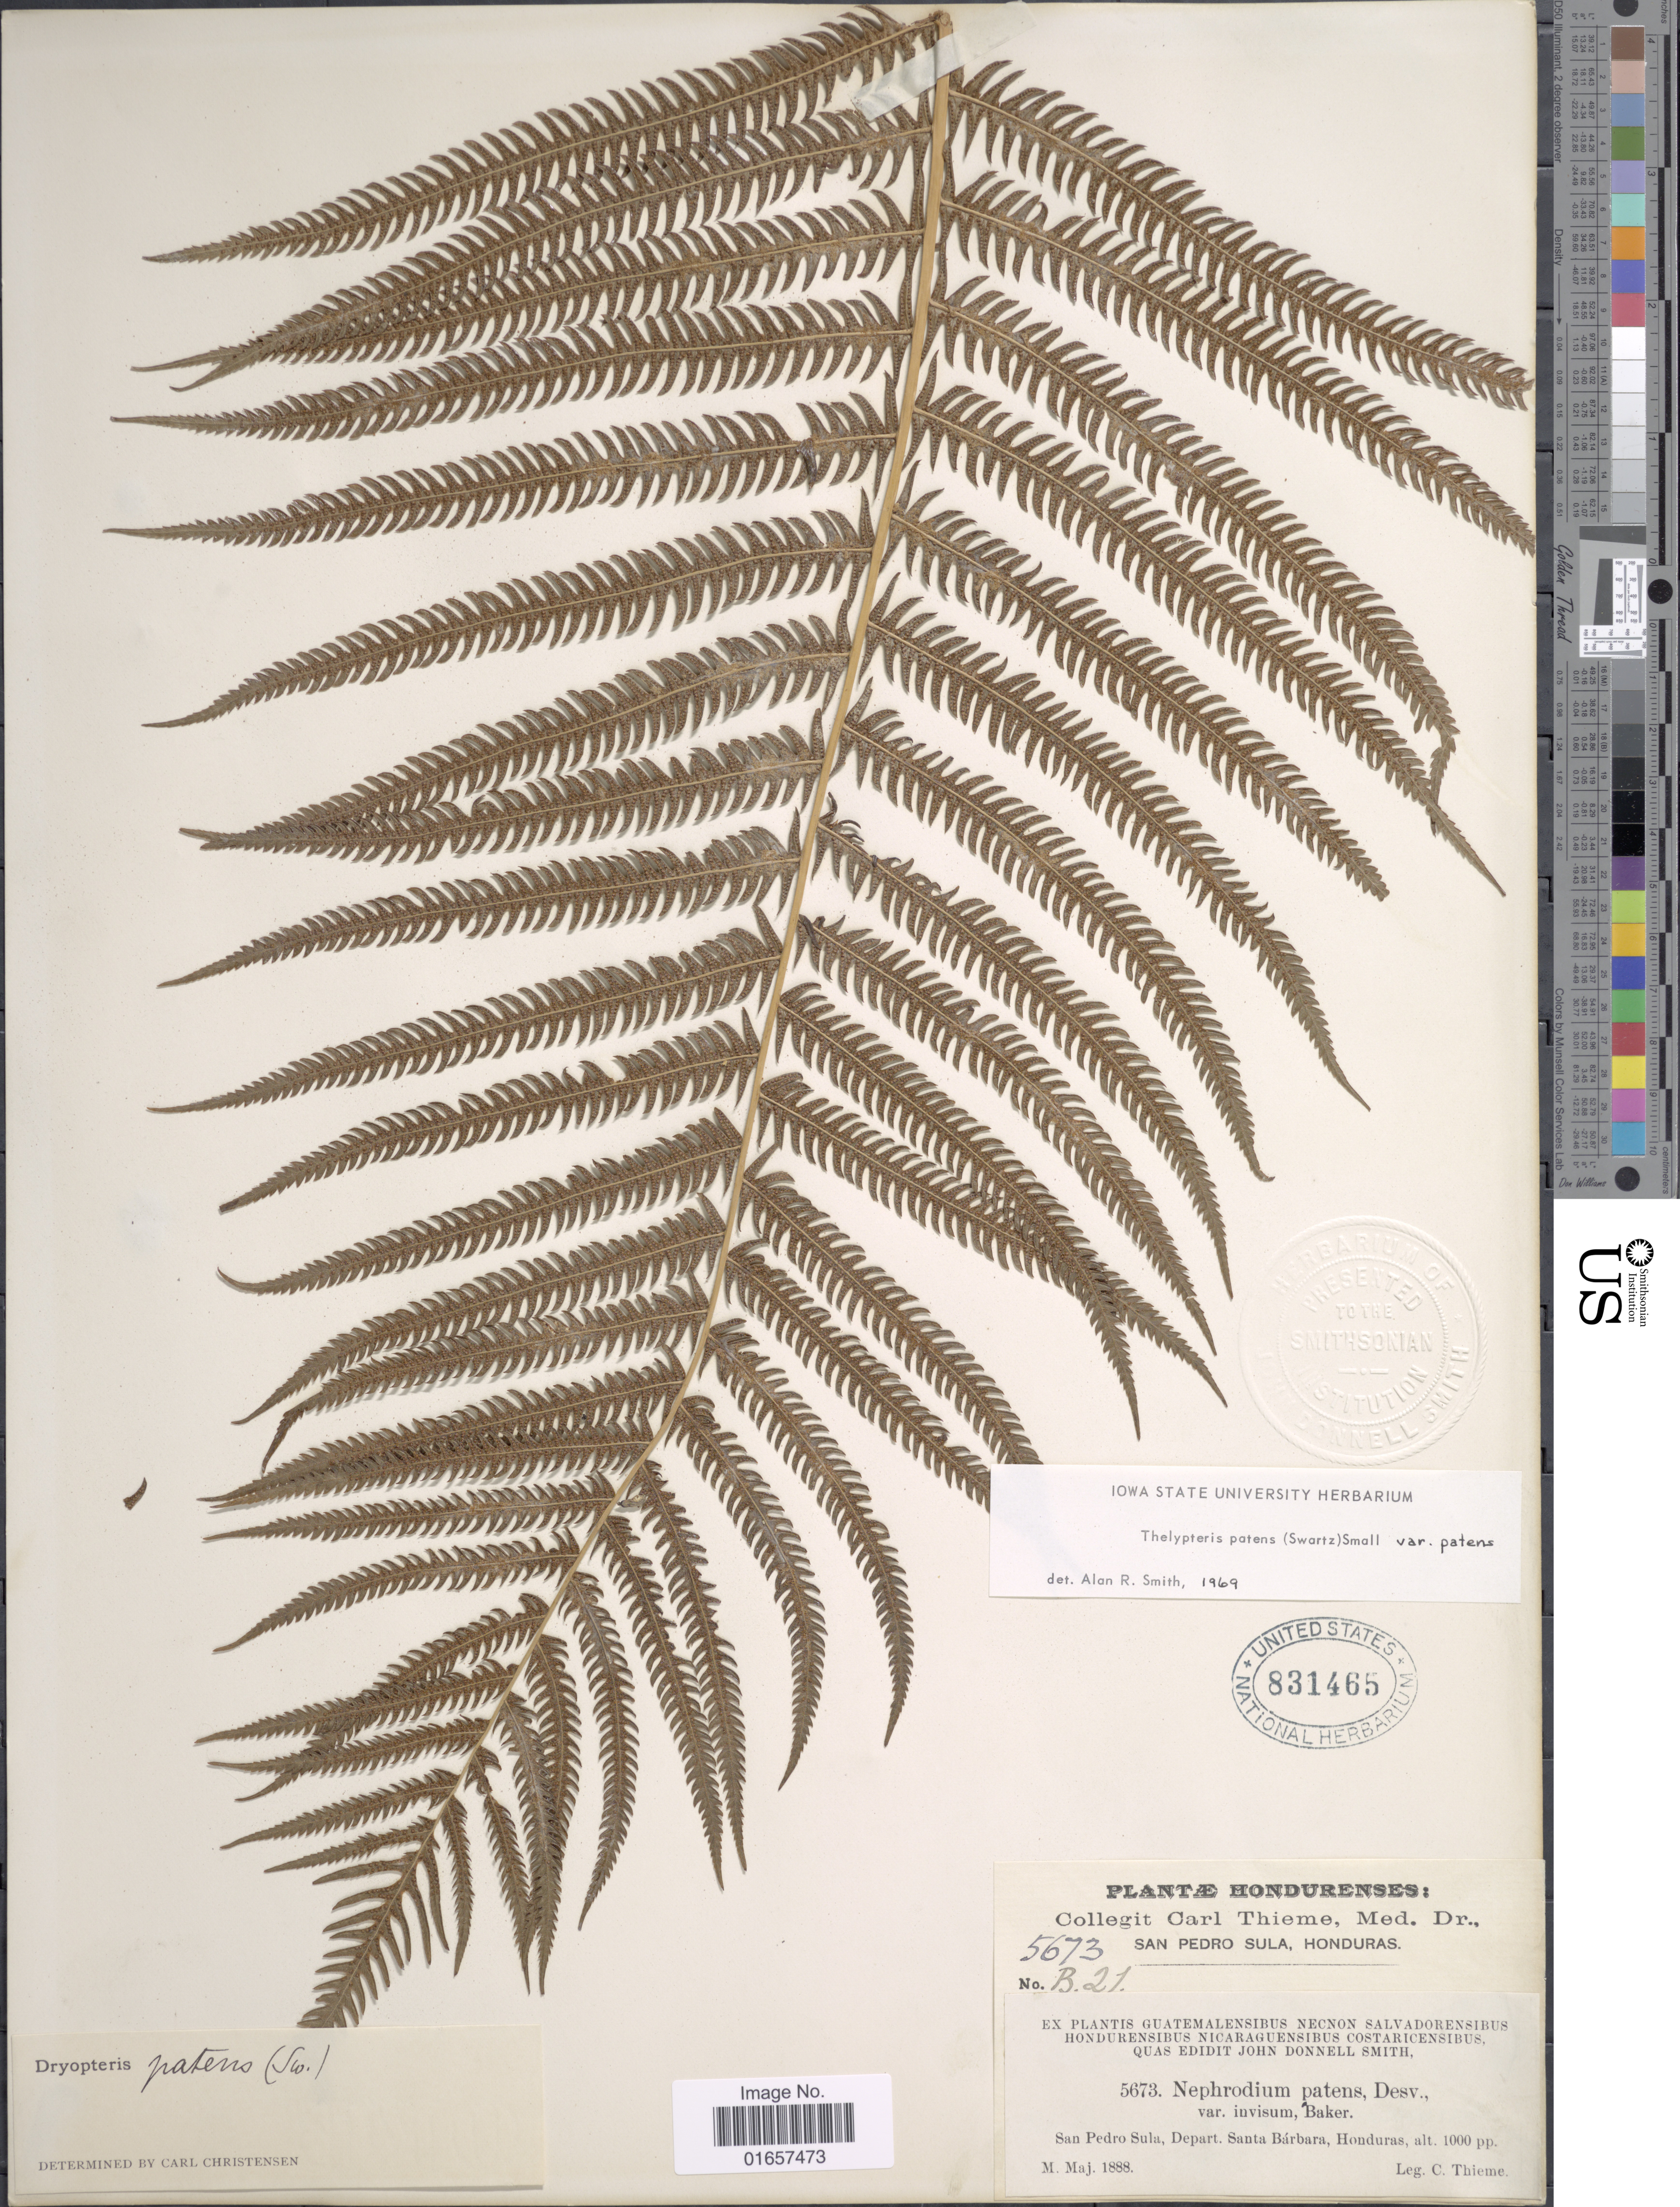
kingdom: Plantae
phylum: Tracheophyta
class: Polypodiopsida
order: Polypodiales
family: Thelypteridaceae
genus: Christella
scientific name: Christella patens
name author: (Sw.) Holttum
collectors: C. Thieme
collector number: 5673/B21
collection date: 1888-05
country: Honduras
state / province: Santa Bárbara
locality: Hondurenses, San Pedro Sula, Honduras, Depart. Santa Bárbara.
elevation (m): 305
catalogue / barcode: US 831465